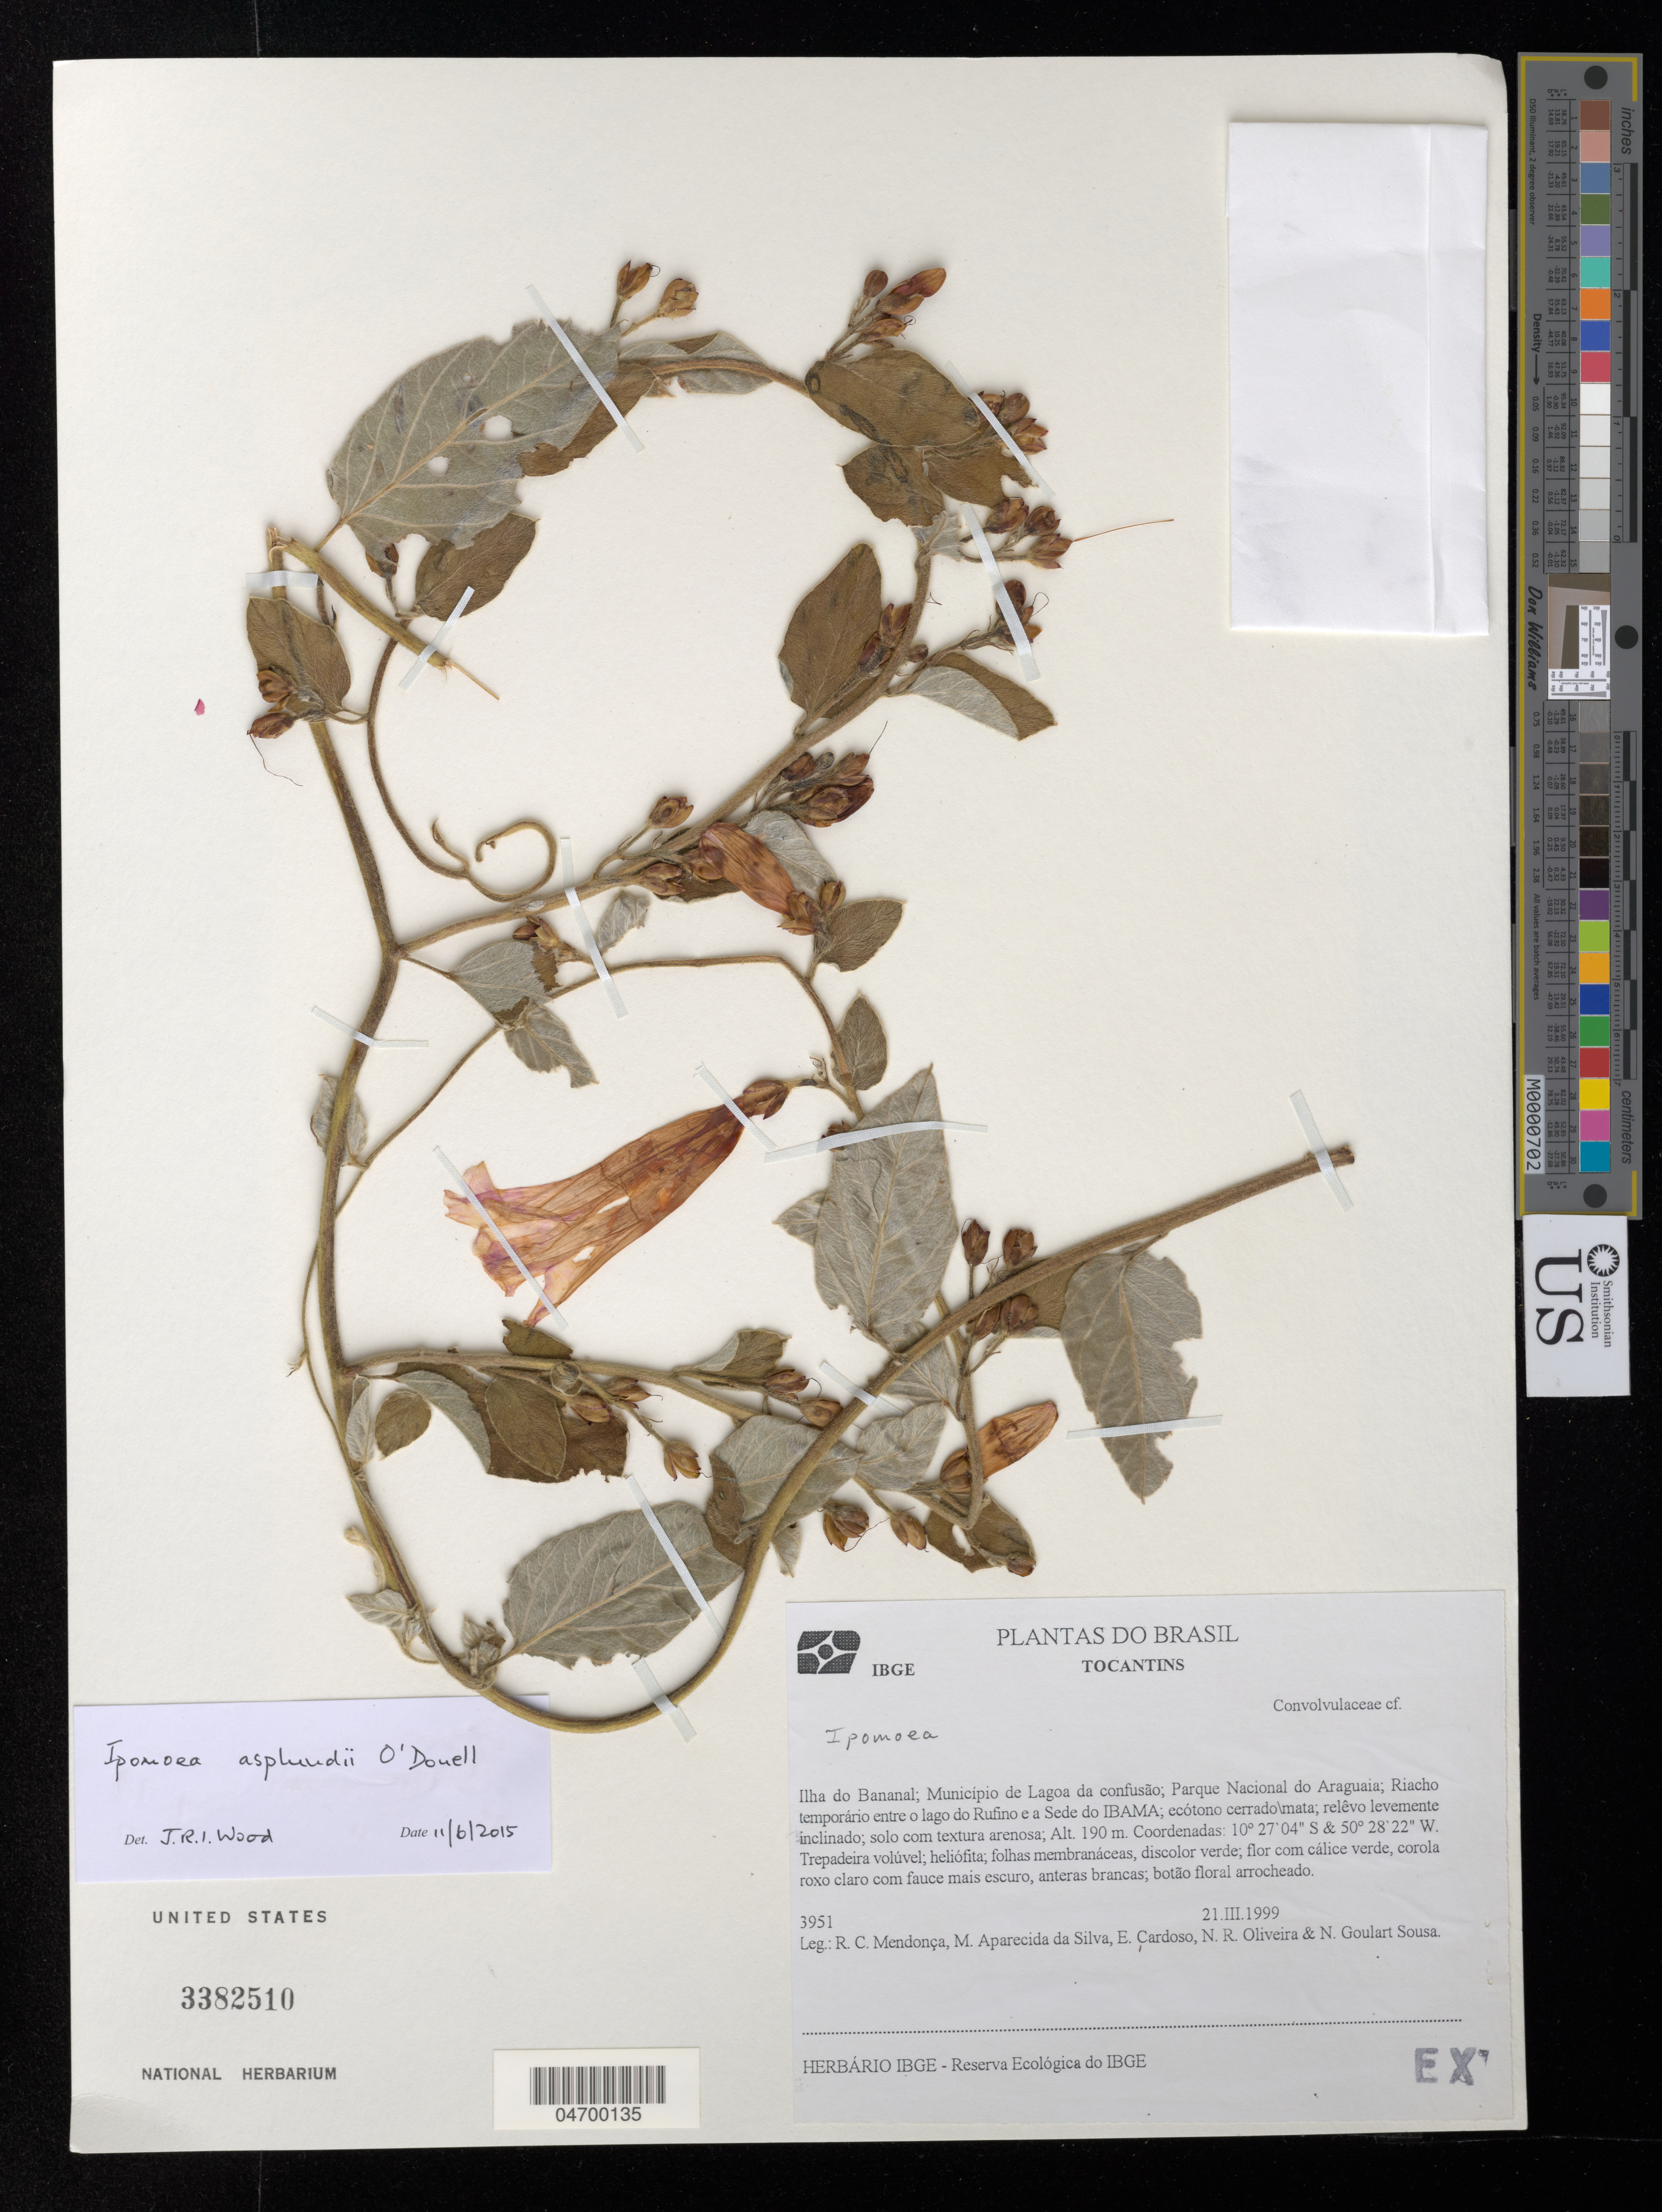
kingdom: Plantae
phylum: Tracheophyta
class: Magnoliopsida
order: Solanales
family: Convolvulaceae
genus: Ipomoea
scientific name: Ipomoea asplundii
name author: O'Donell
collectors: R. Mendonça, E. Aparecida da Silva, E. Cardoso & N. R. Oliveira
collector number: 3951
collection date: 1999-03-21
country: Brazil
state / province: Tocantins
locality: Ilha do Bananal; Município de Lagoa de confusão; Parque Nacional do Araguaia; Riacho temporário entre o lago do Rufino e a Sede do Ibama.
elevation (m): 190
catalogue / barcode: US 3382510